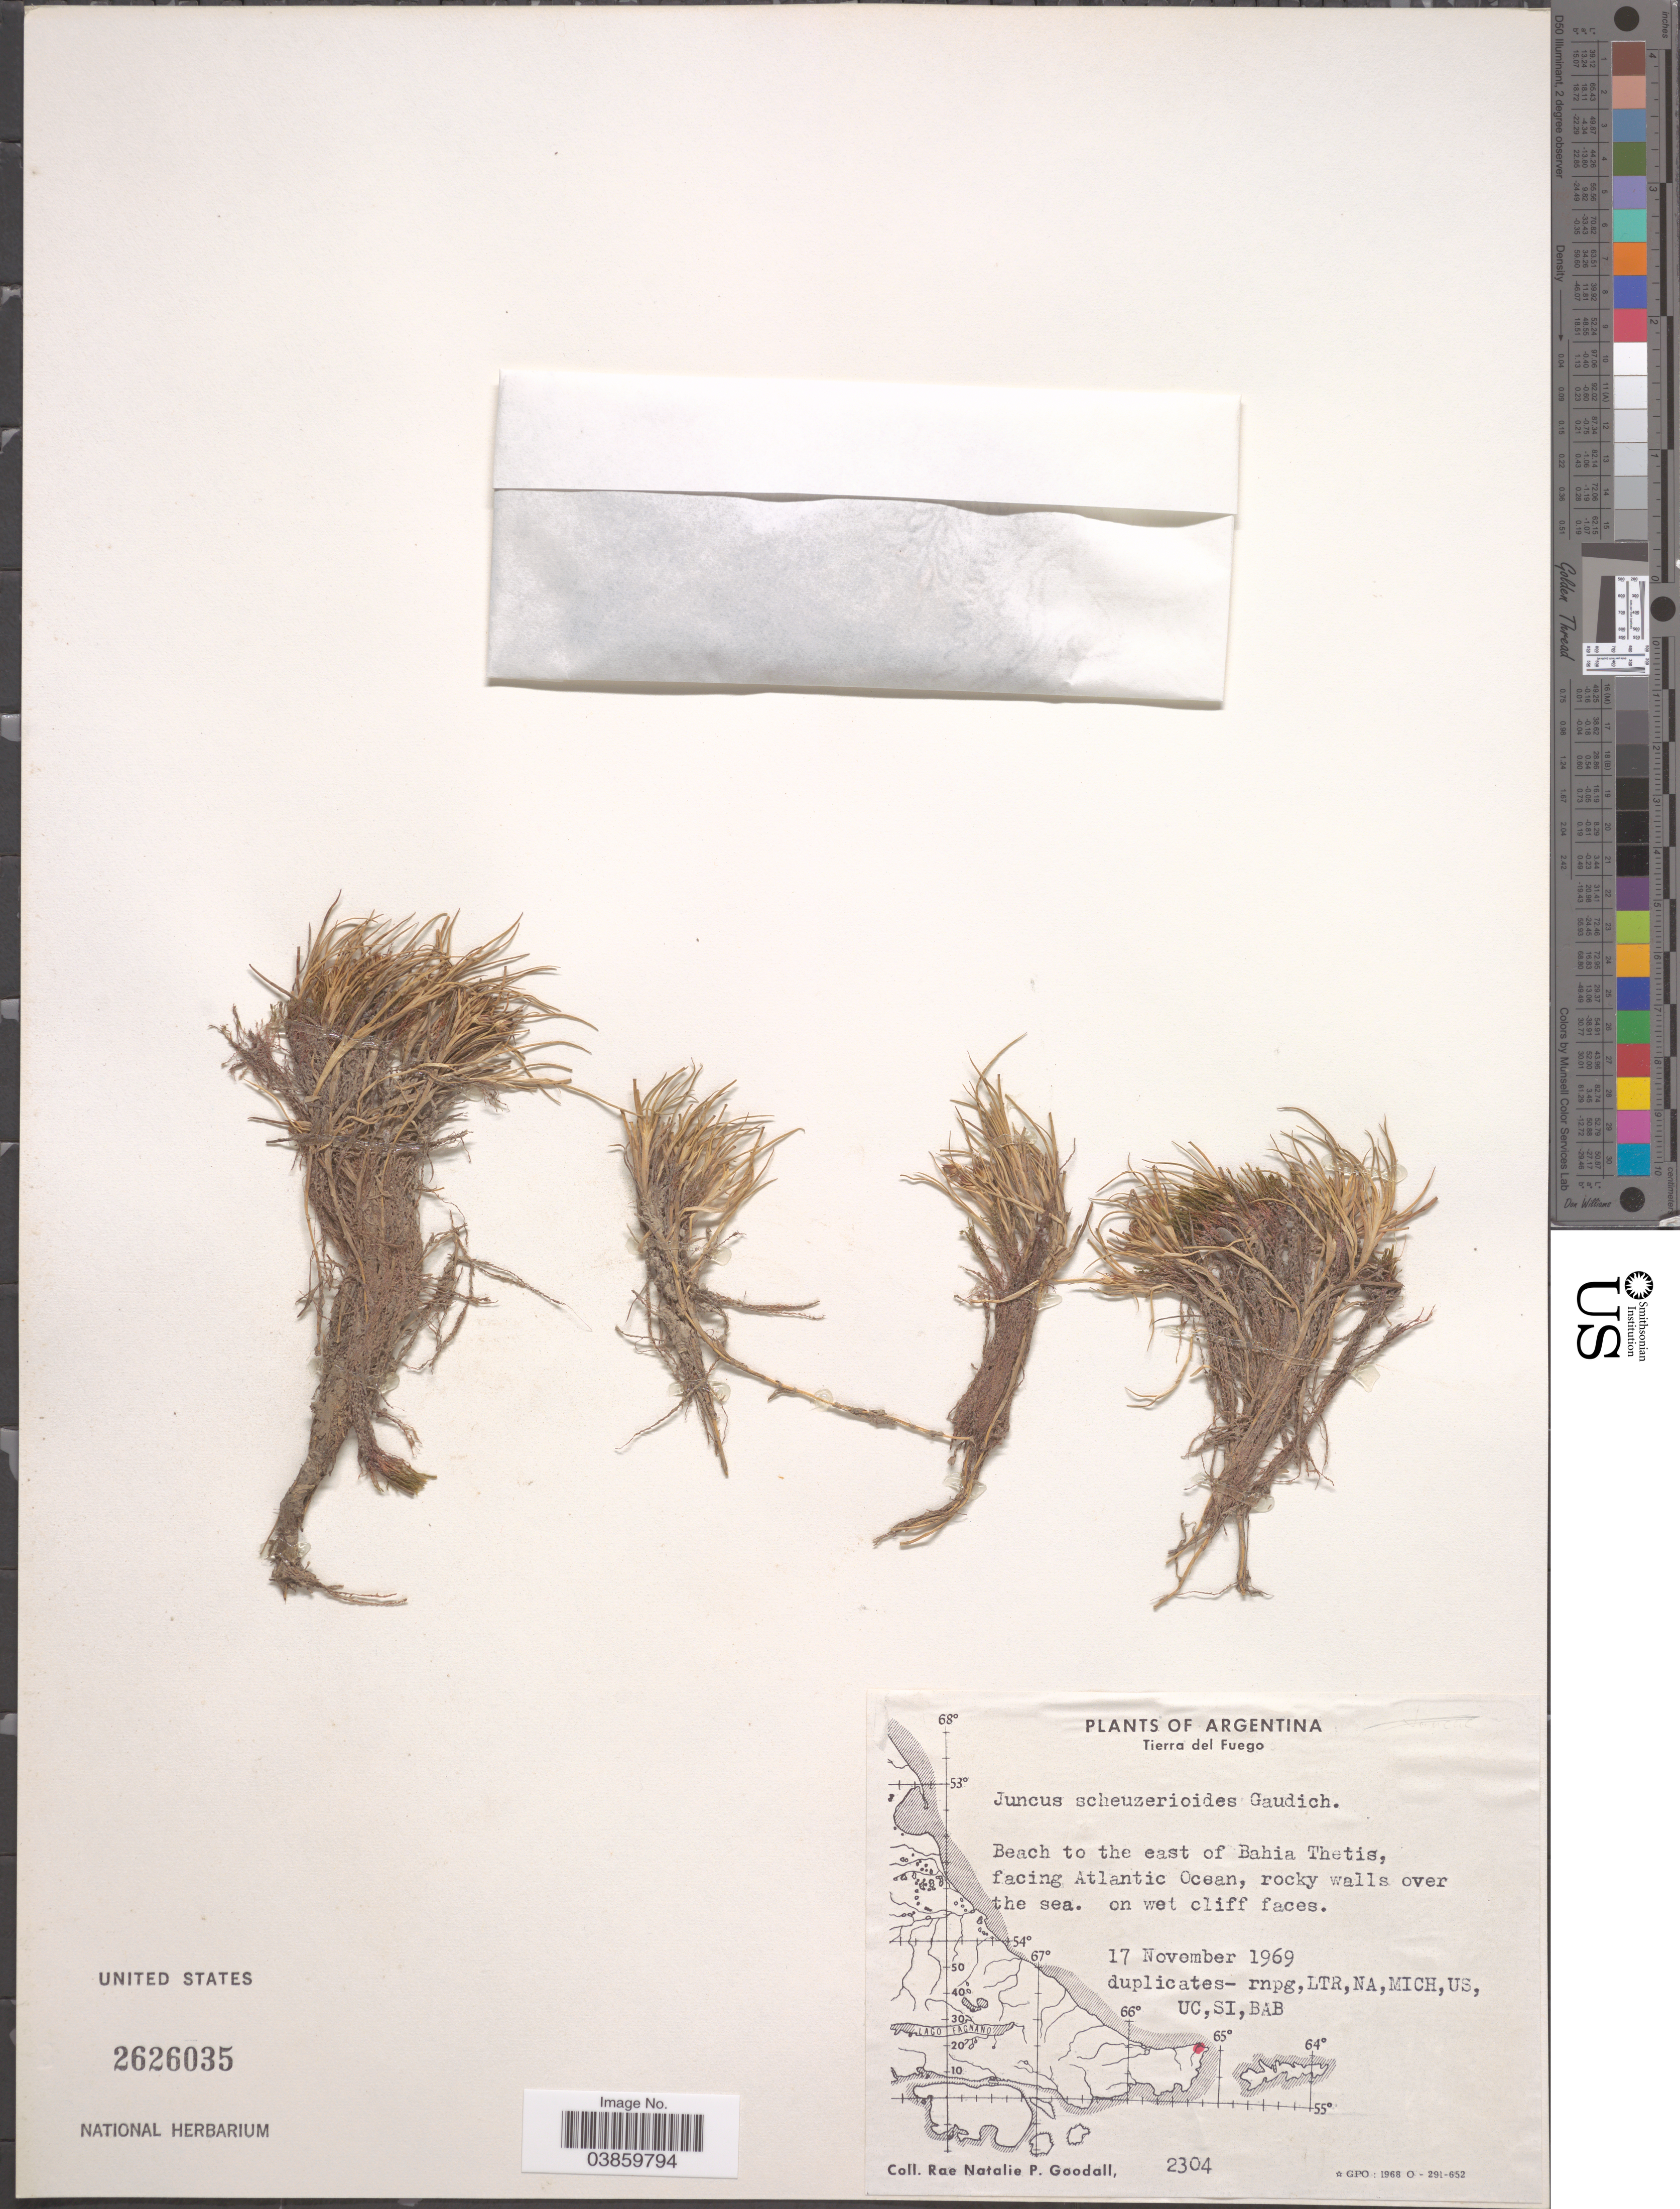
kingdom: Plantae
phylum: Tracheophyta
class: Liliopsida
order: Poales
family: Juncaceae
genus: Juncus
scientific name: Juncus scheuchzerioides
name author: Gaudich.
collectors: R. Goodall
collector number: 2304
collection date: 1969-11-17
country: Argentina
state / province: Tierra del Fuego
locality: Beach to the east of Bahia Thetis, facing Atlantic Ocean.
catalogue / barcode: US 2626035